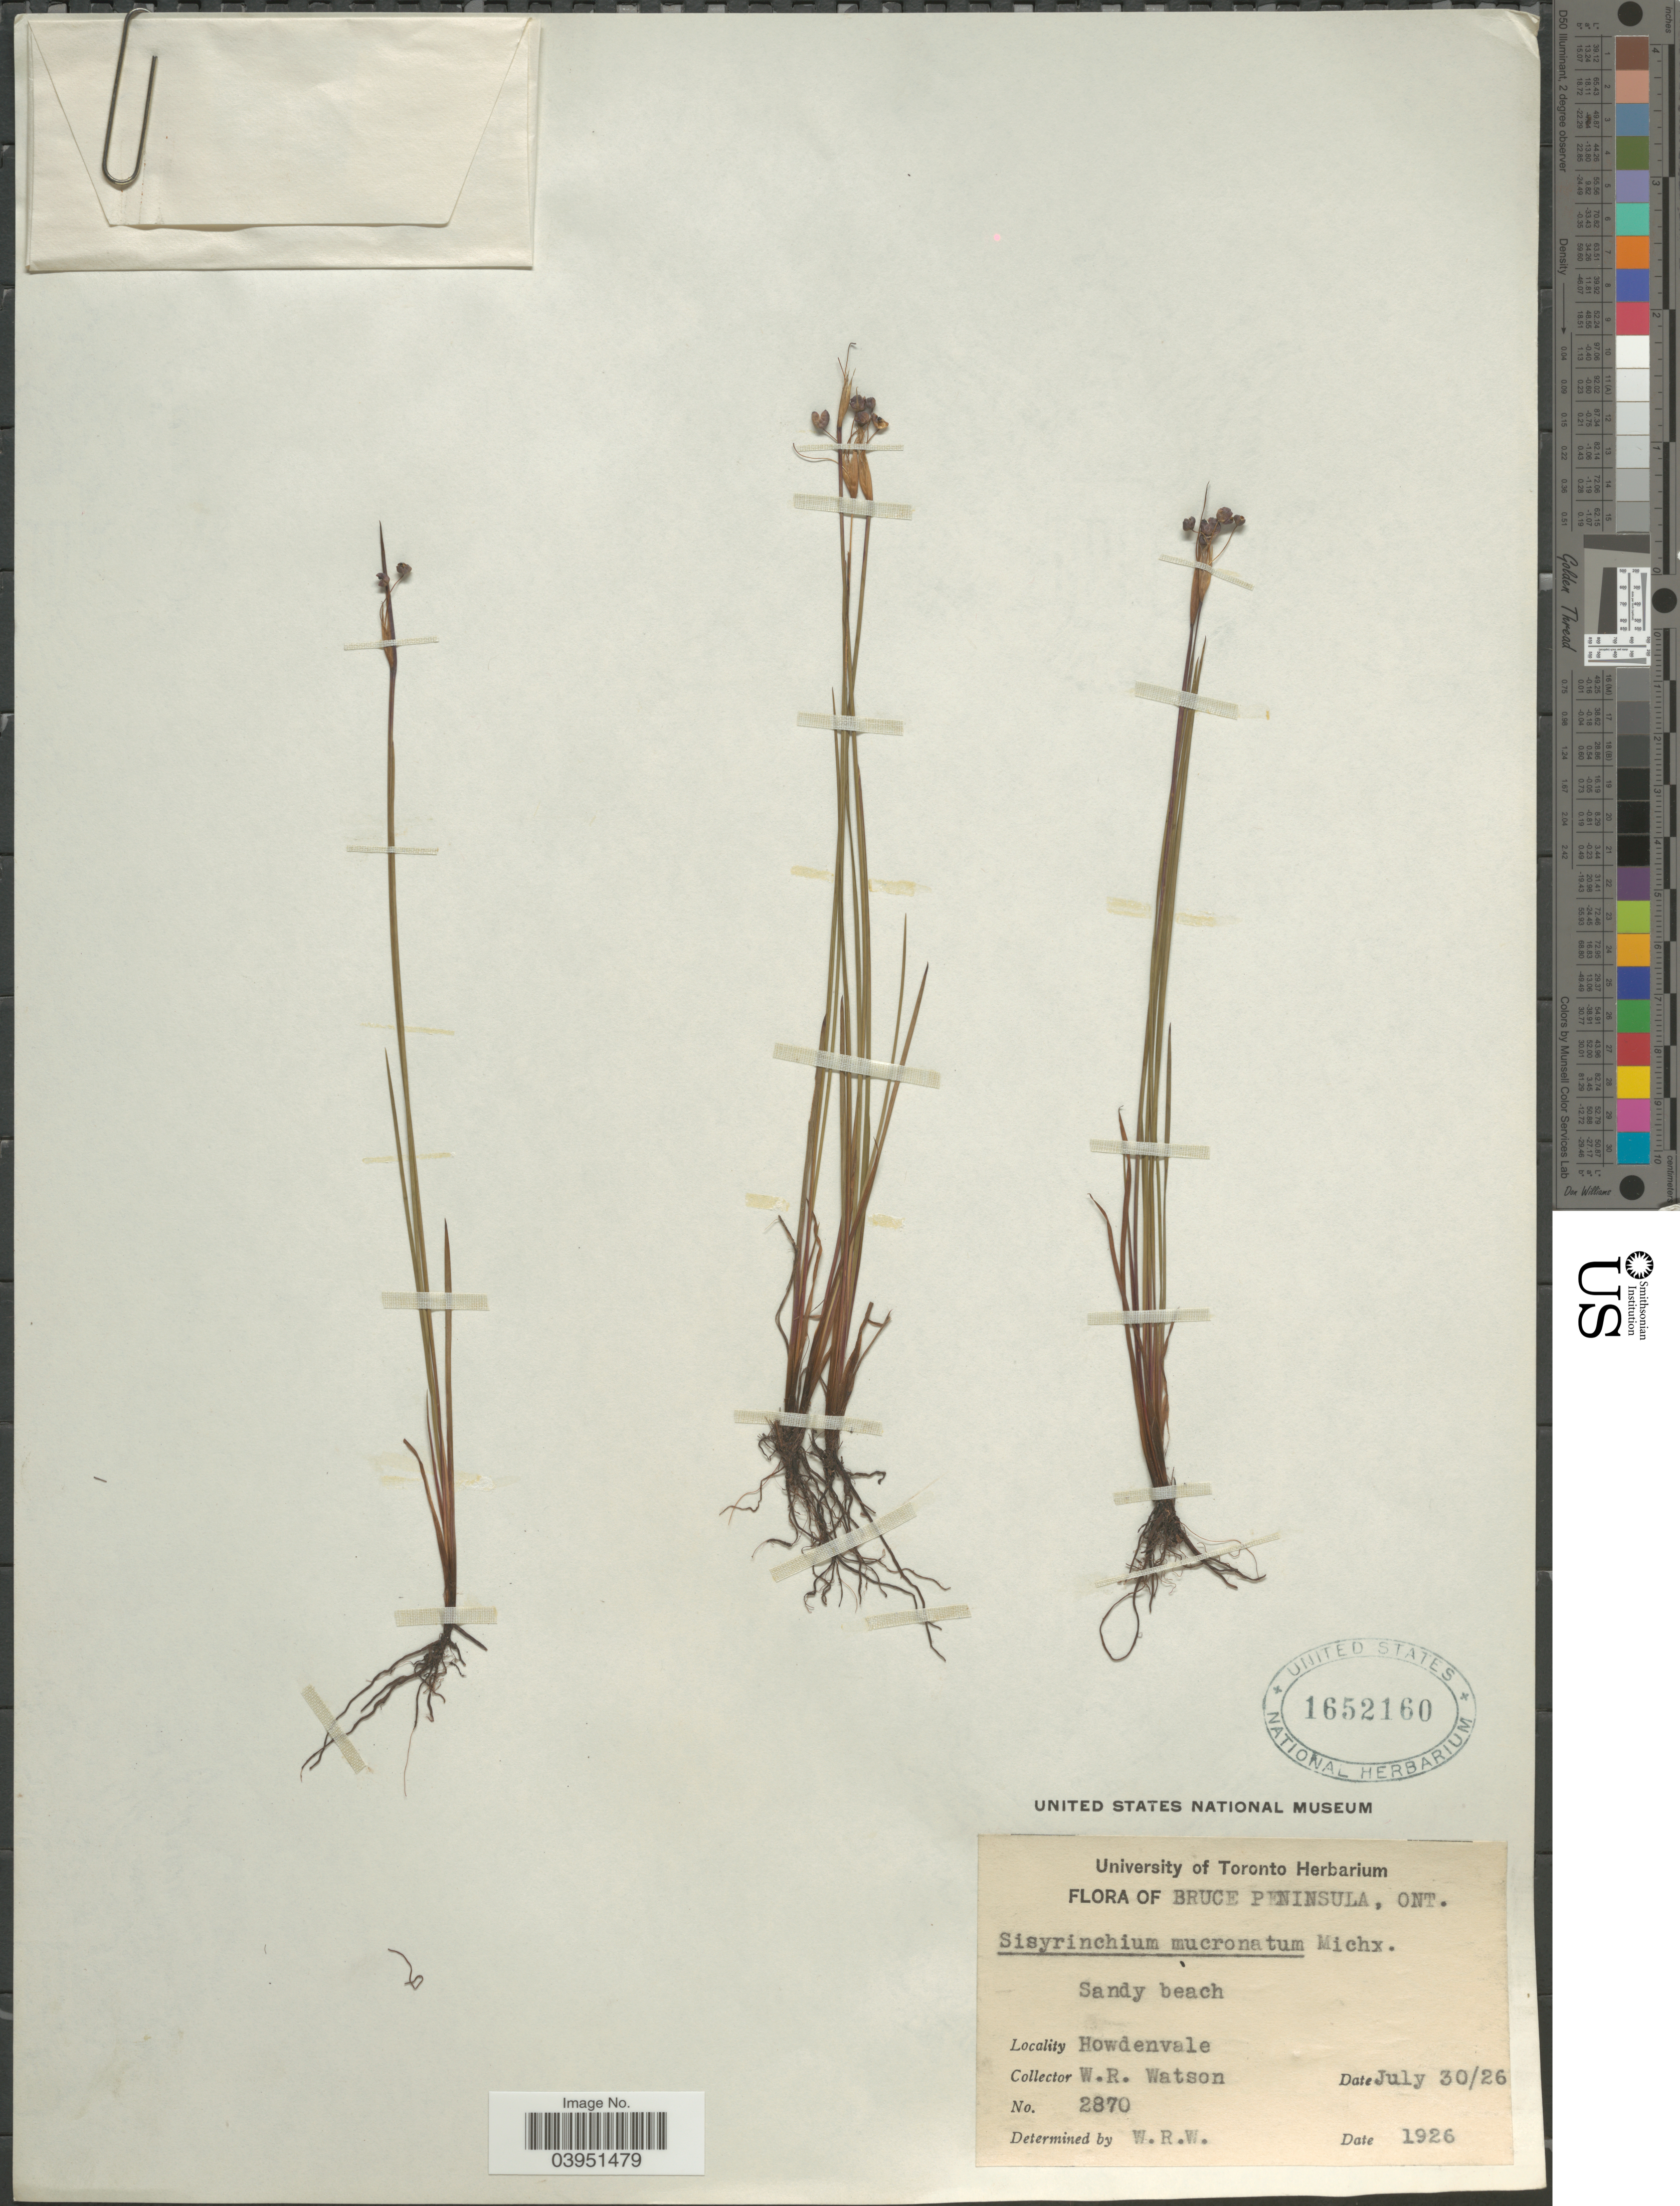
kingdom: Plantae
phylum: Tracheophyta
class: Liliopsida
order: Asparagales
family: Iridaceae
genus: Sisyrinchium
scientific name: Sisyrinchium mucronatum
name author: Michx.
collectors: W. R. Watson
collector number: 2870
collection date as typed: Transcribed d/m/y: 30/7/26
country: Canada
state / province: Ontario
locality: Bruce Peninsula. Howdenvale.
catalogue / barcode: US 1652160